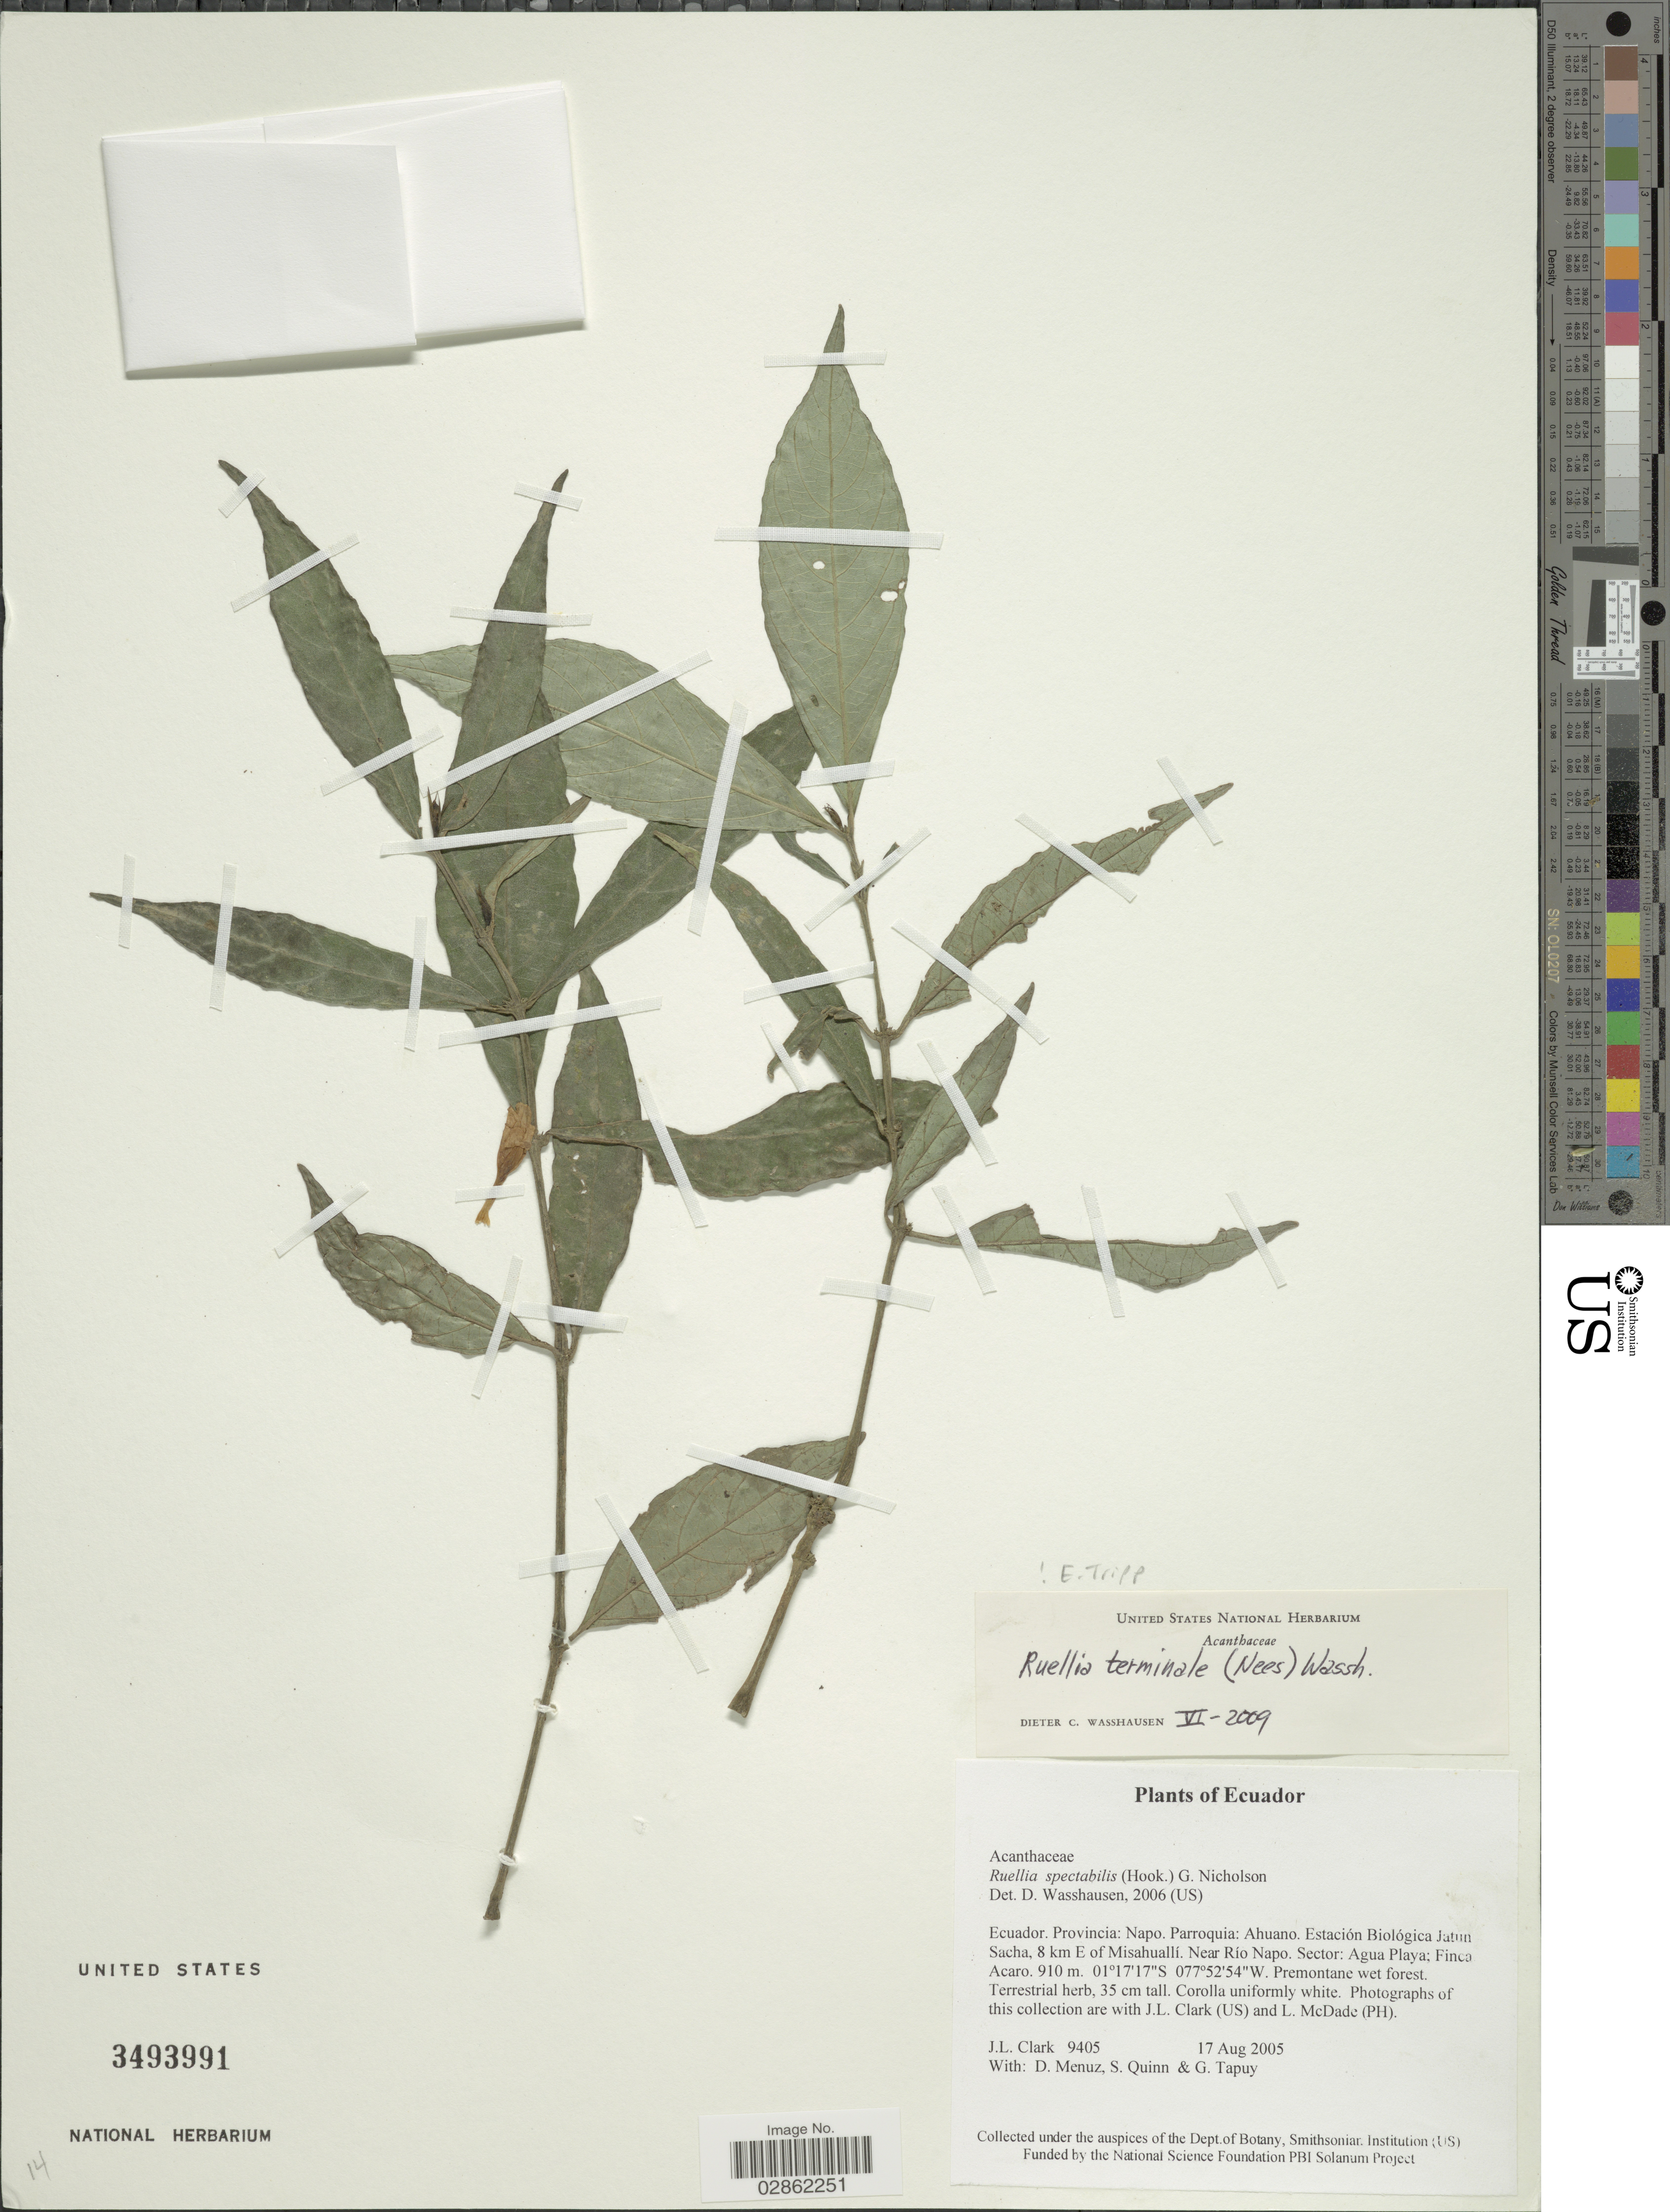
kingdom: Plantae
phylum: Tracheophyta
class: Magnoliopsida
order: Lamiales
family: Acanthaceae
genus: Ruellia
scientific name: Ruellia terminalis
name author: (Nees) Wassh.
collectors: J. L. Clark, D. Menuz, S. Quinn & G. Tapuy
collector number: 9405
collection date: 2005-08-17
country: Ecuador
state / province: Napo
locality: Parroquia Ahuano, Estación Biológica Jatun Sacha, 8 km E of Misahuallí, Near Río Napo, Sector Agua Playa, Finca Acaro.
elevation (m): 910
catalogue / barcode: US 3493991